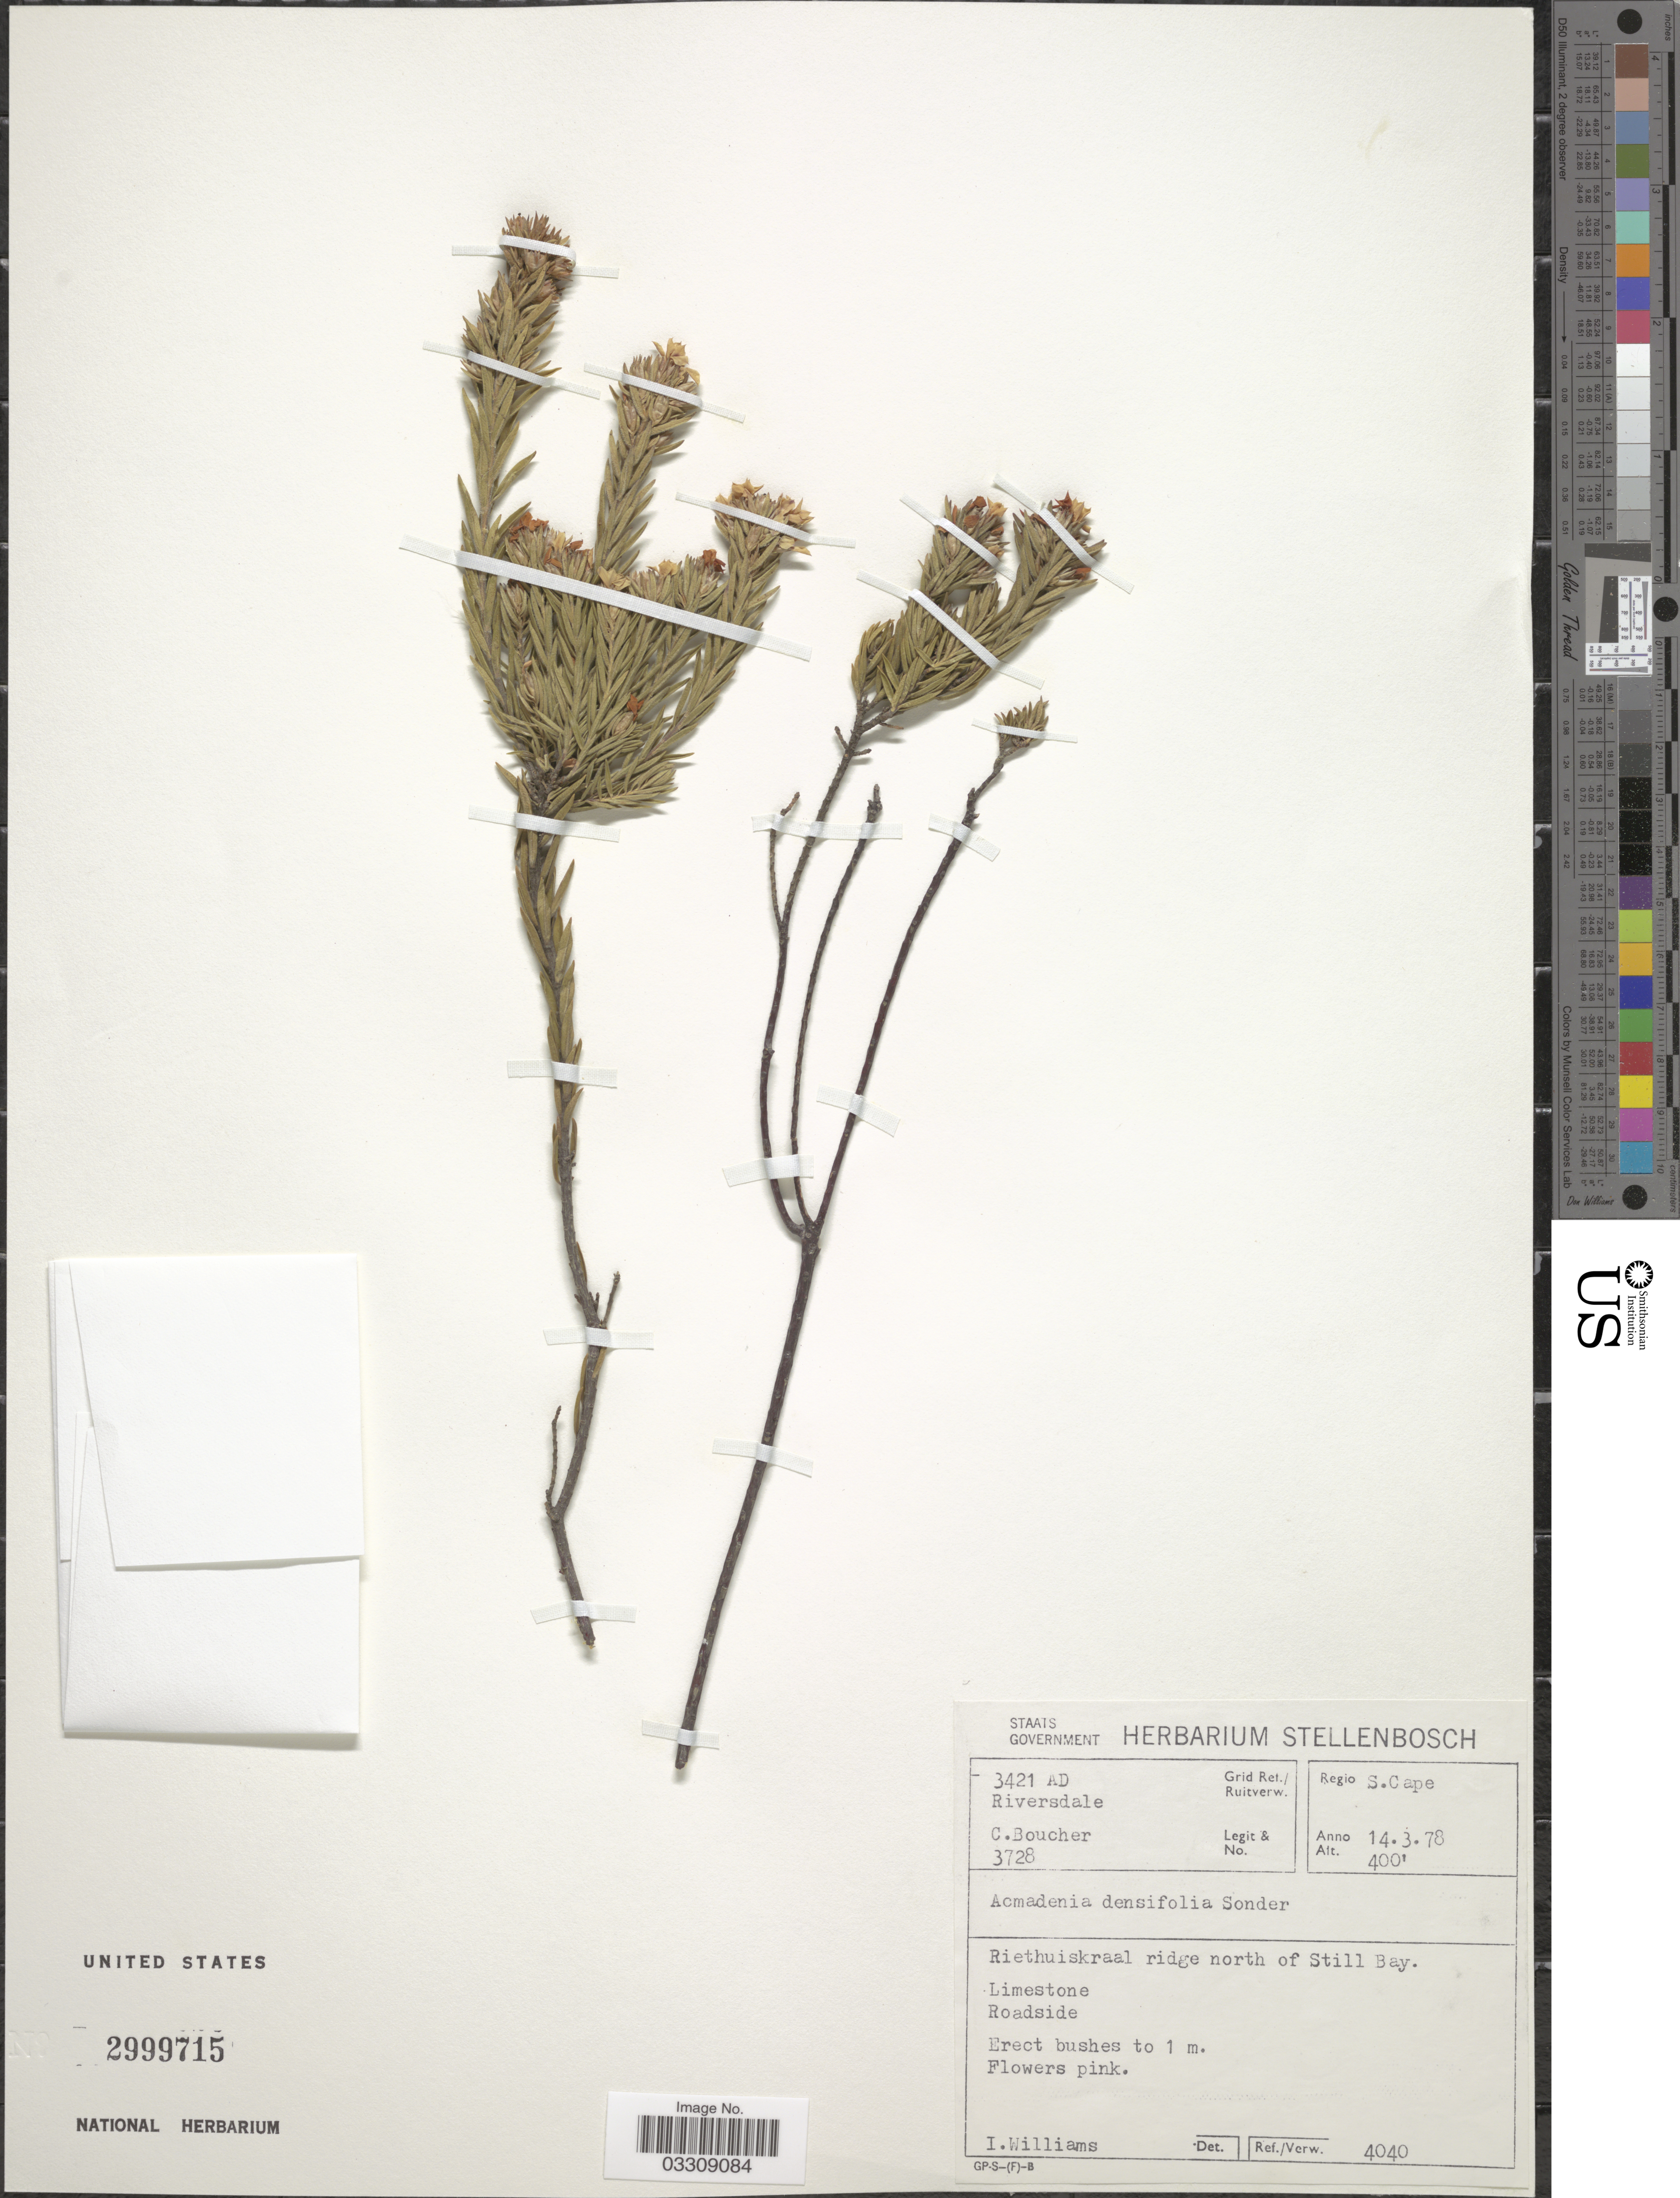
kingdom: Plantae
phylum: Tracheophyta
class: Magnoliopsida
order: Sapindales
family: Rutaceae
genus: Acmadenia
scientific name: Acmadenia densifolia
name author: Sond.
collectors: C. Boucher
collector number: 3728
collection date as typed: Transcribed d/m/y: 14/3/78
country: South Africa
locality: Regio S. Cape. Grid Ref./ Ruitverw. 3421 AD. Riversdale. Riethuiskraal ridge north of Still Bay.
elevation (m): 122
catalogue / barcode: US 2999715